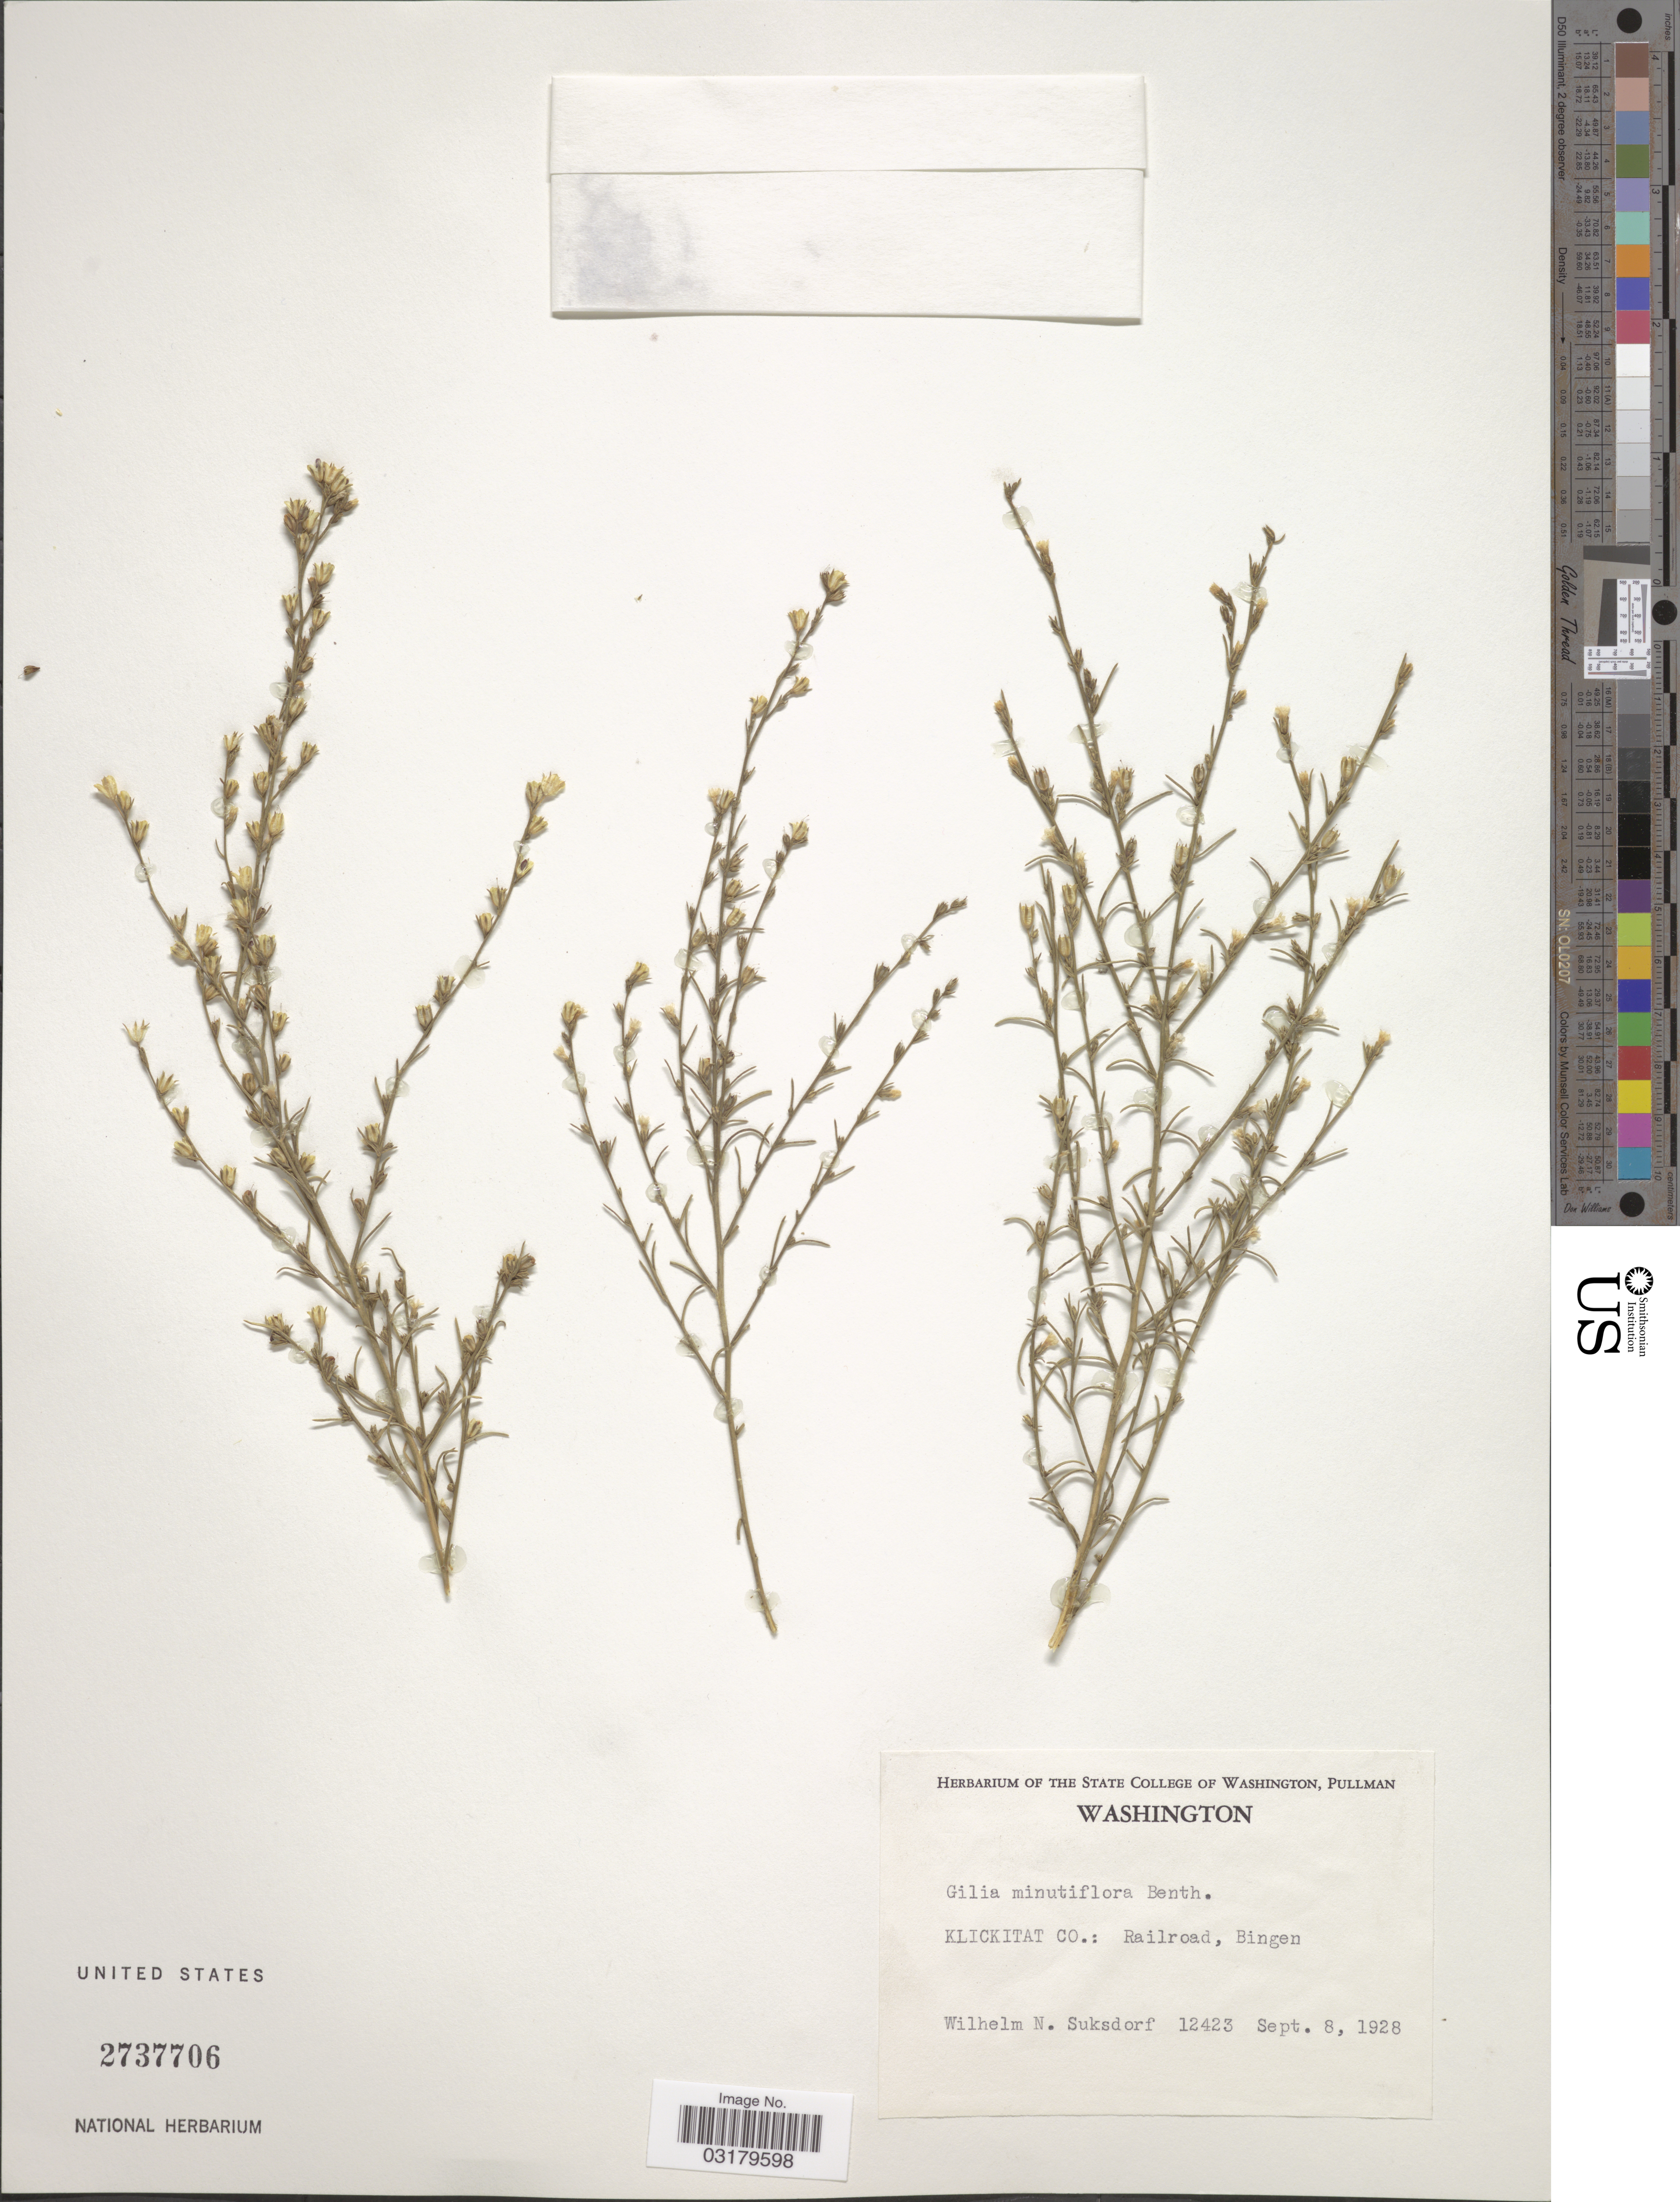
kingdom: Plantae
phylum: Tracheophyta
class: Magnoliopsida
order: Ericales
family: Polemoniaceae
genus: Microgilia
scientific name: Microgilia minutiflora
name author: (J.M. Porter & L.A. Johnson) Benth.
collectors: W. N. Suksdorf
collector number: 12423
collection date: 1928-09-08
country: United States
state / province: Washington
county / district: Klickitat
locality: Klickitat Co.: Railroad, Bingen.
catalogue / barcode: US 2737706